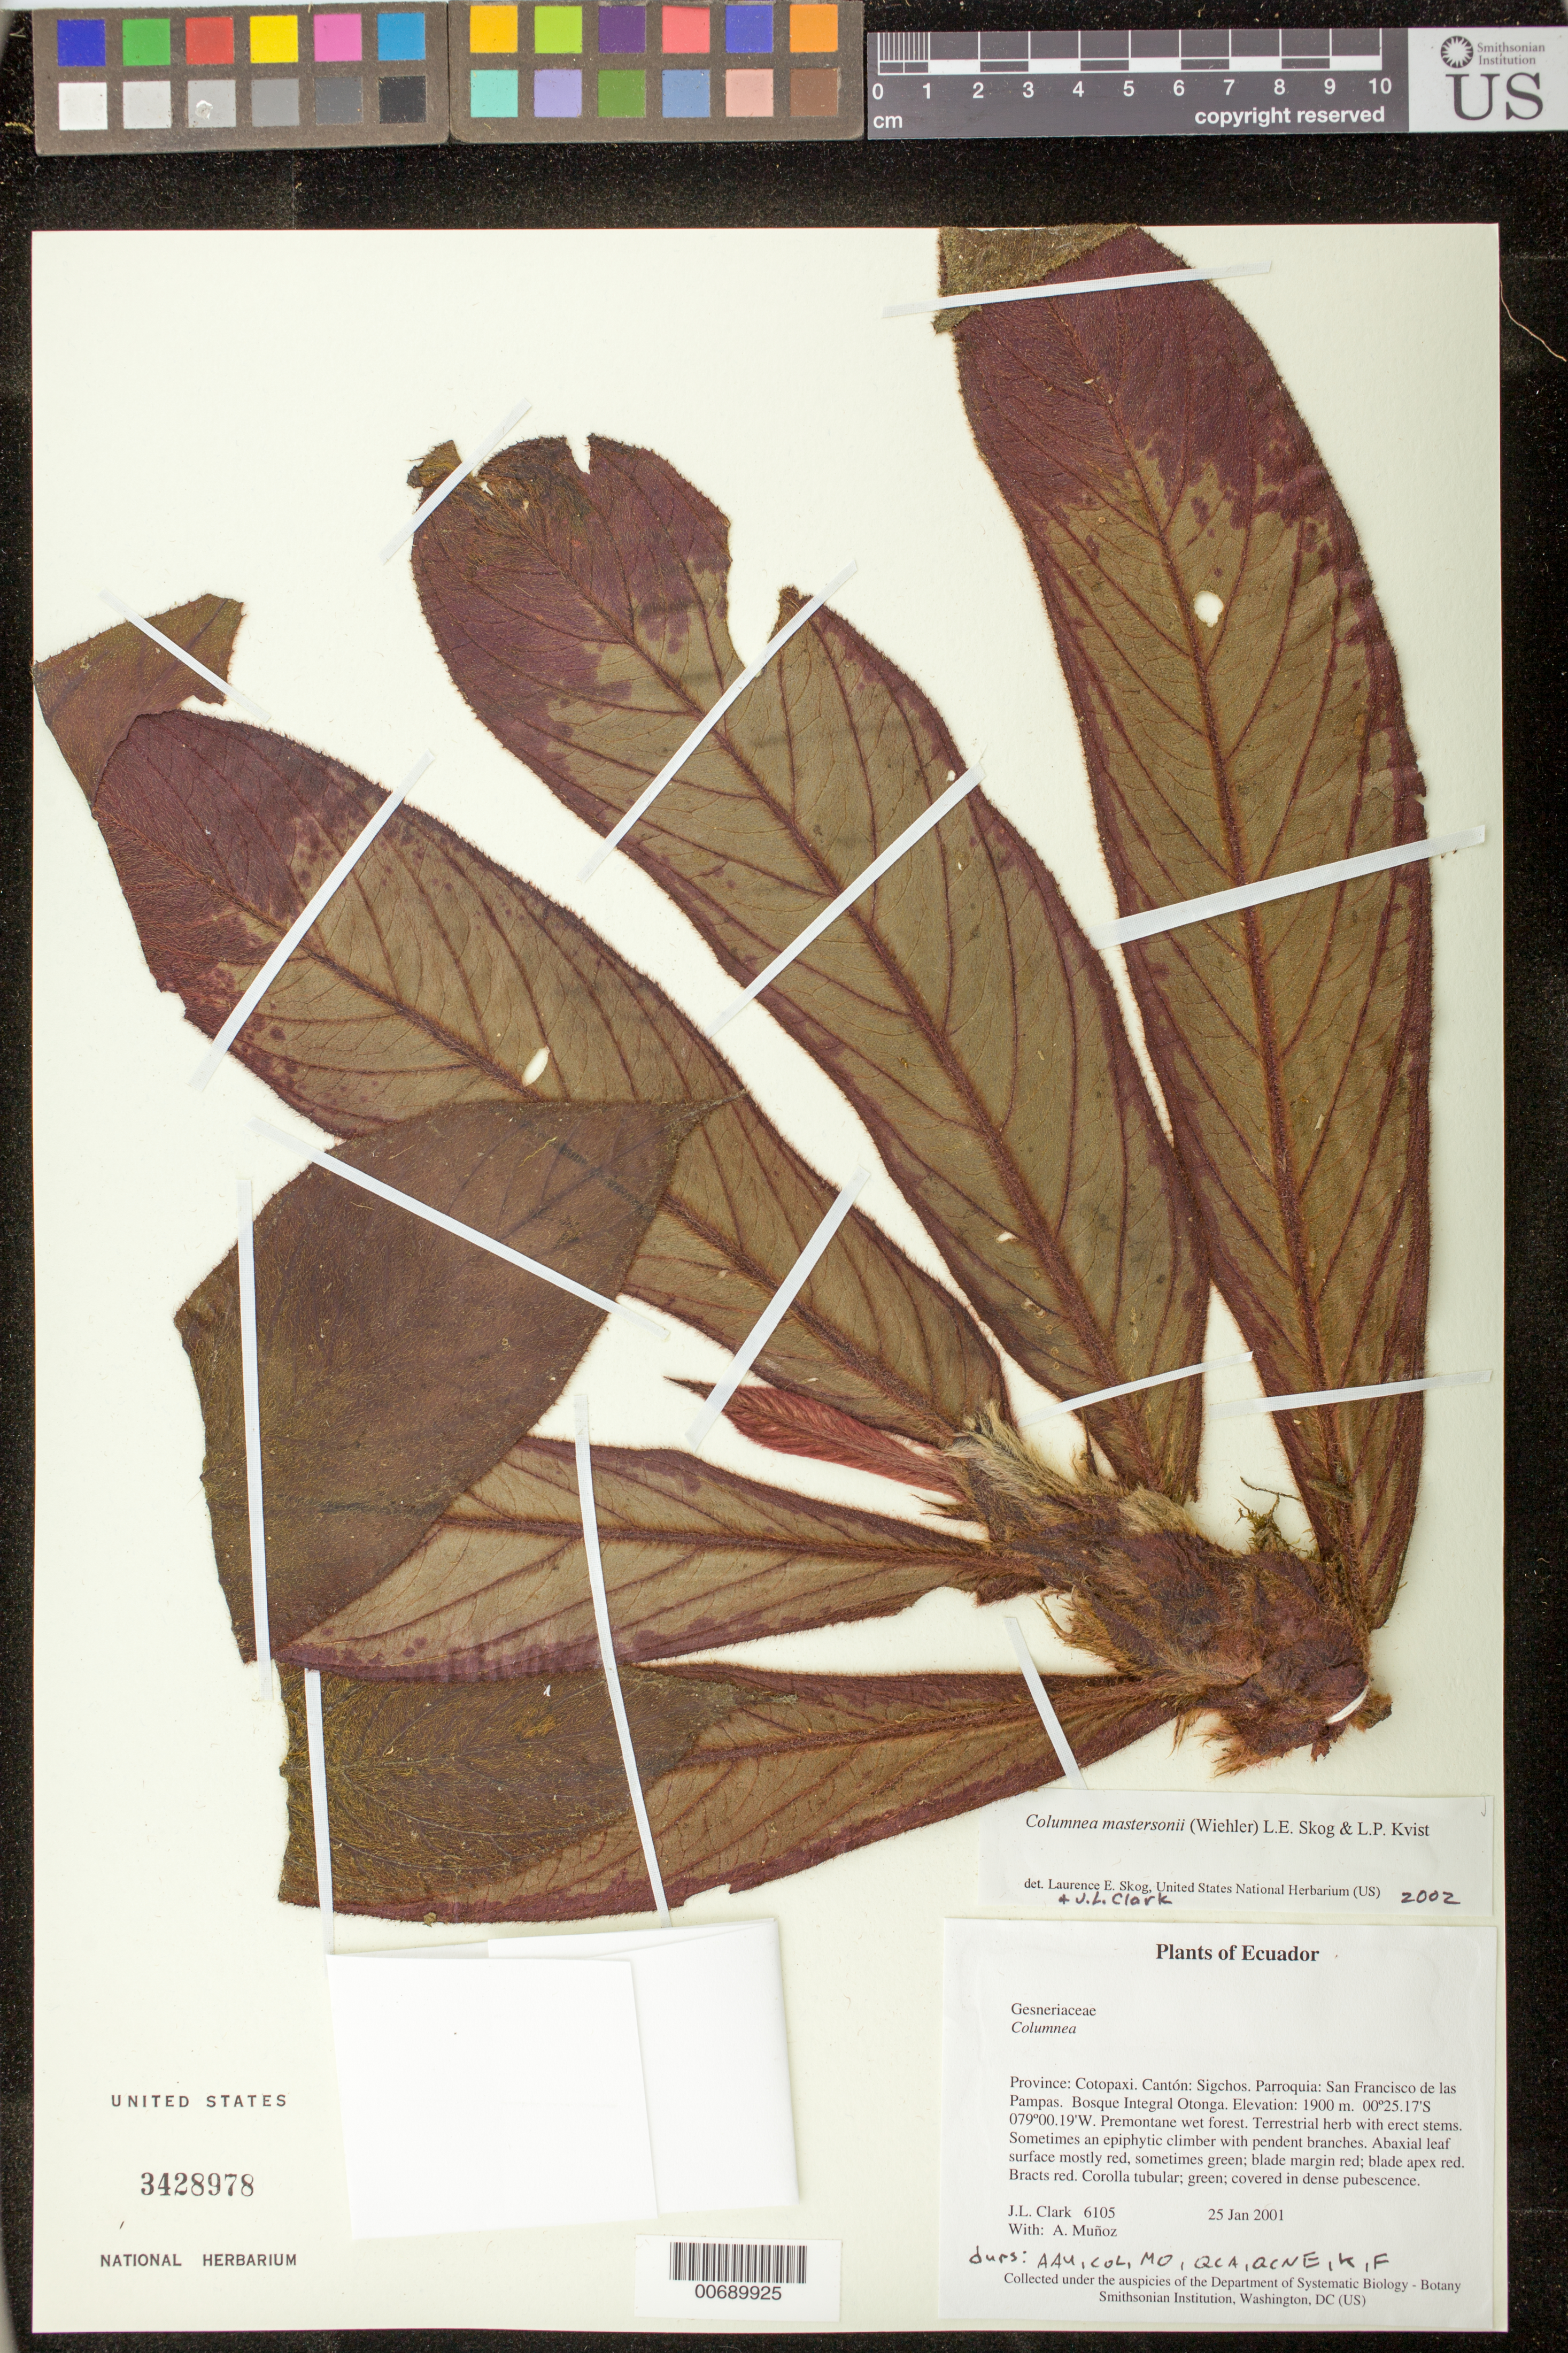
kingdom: Plantae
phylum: Tracheophyta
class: Magnoliopsida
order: Lamiales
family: Gesneriaceae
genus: Columnea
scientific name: Columnea mastersonii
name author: (Wiehler) L.E. Skog & L.P. Kvist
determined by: Clark, J. L., (SEL), The Marie Selby Botanical Garden (UNITED STATES)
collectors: J. L. Clark & A. Muñoz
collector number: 06105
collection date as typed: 25 Jan 2001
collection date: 2001-01-25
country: Ecuador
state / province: Cotopaxi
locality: Sigchos. Parroquia: San Francisco de las Pampas. Bosque Integral Otonga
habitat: Premontane wet forest.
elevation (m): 1900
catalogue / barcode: US 3428978